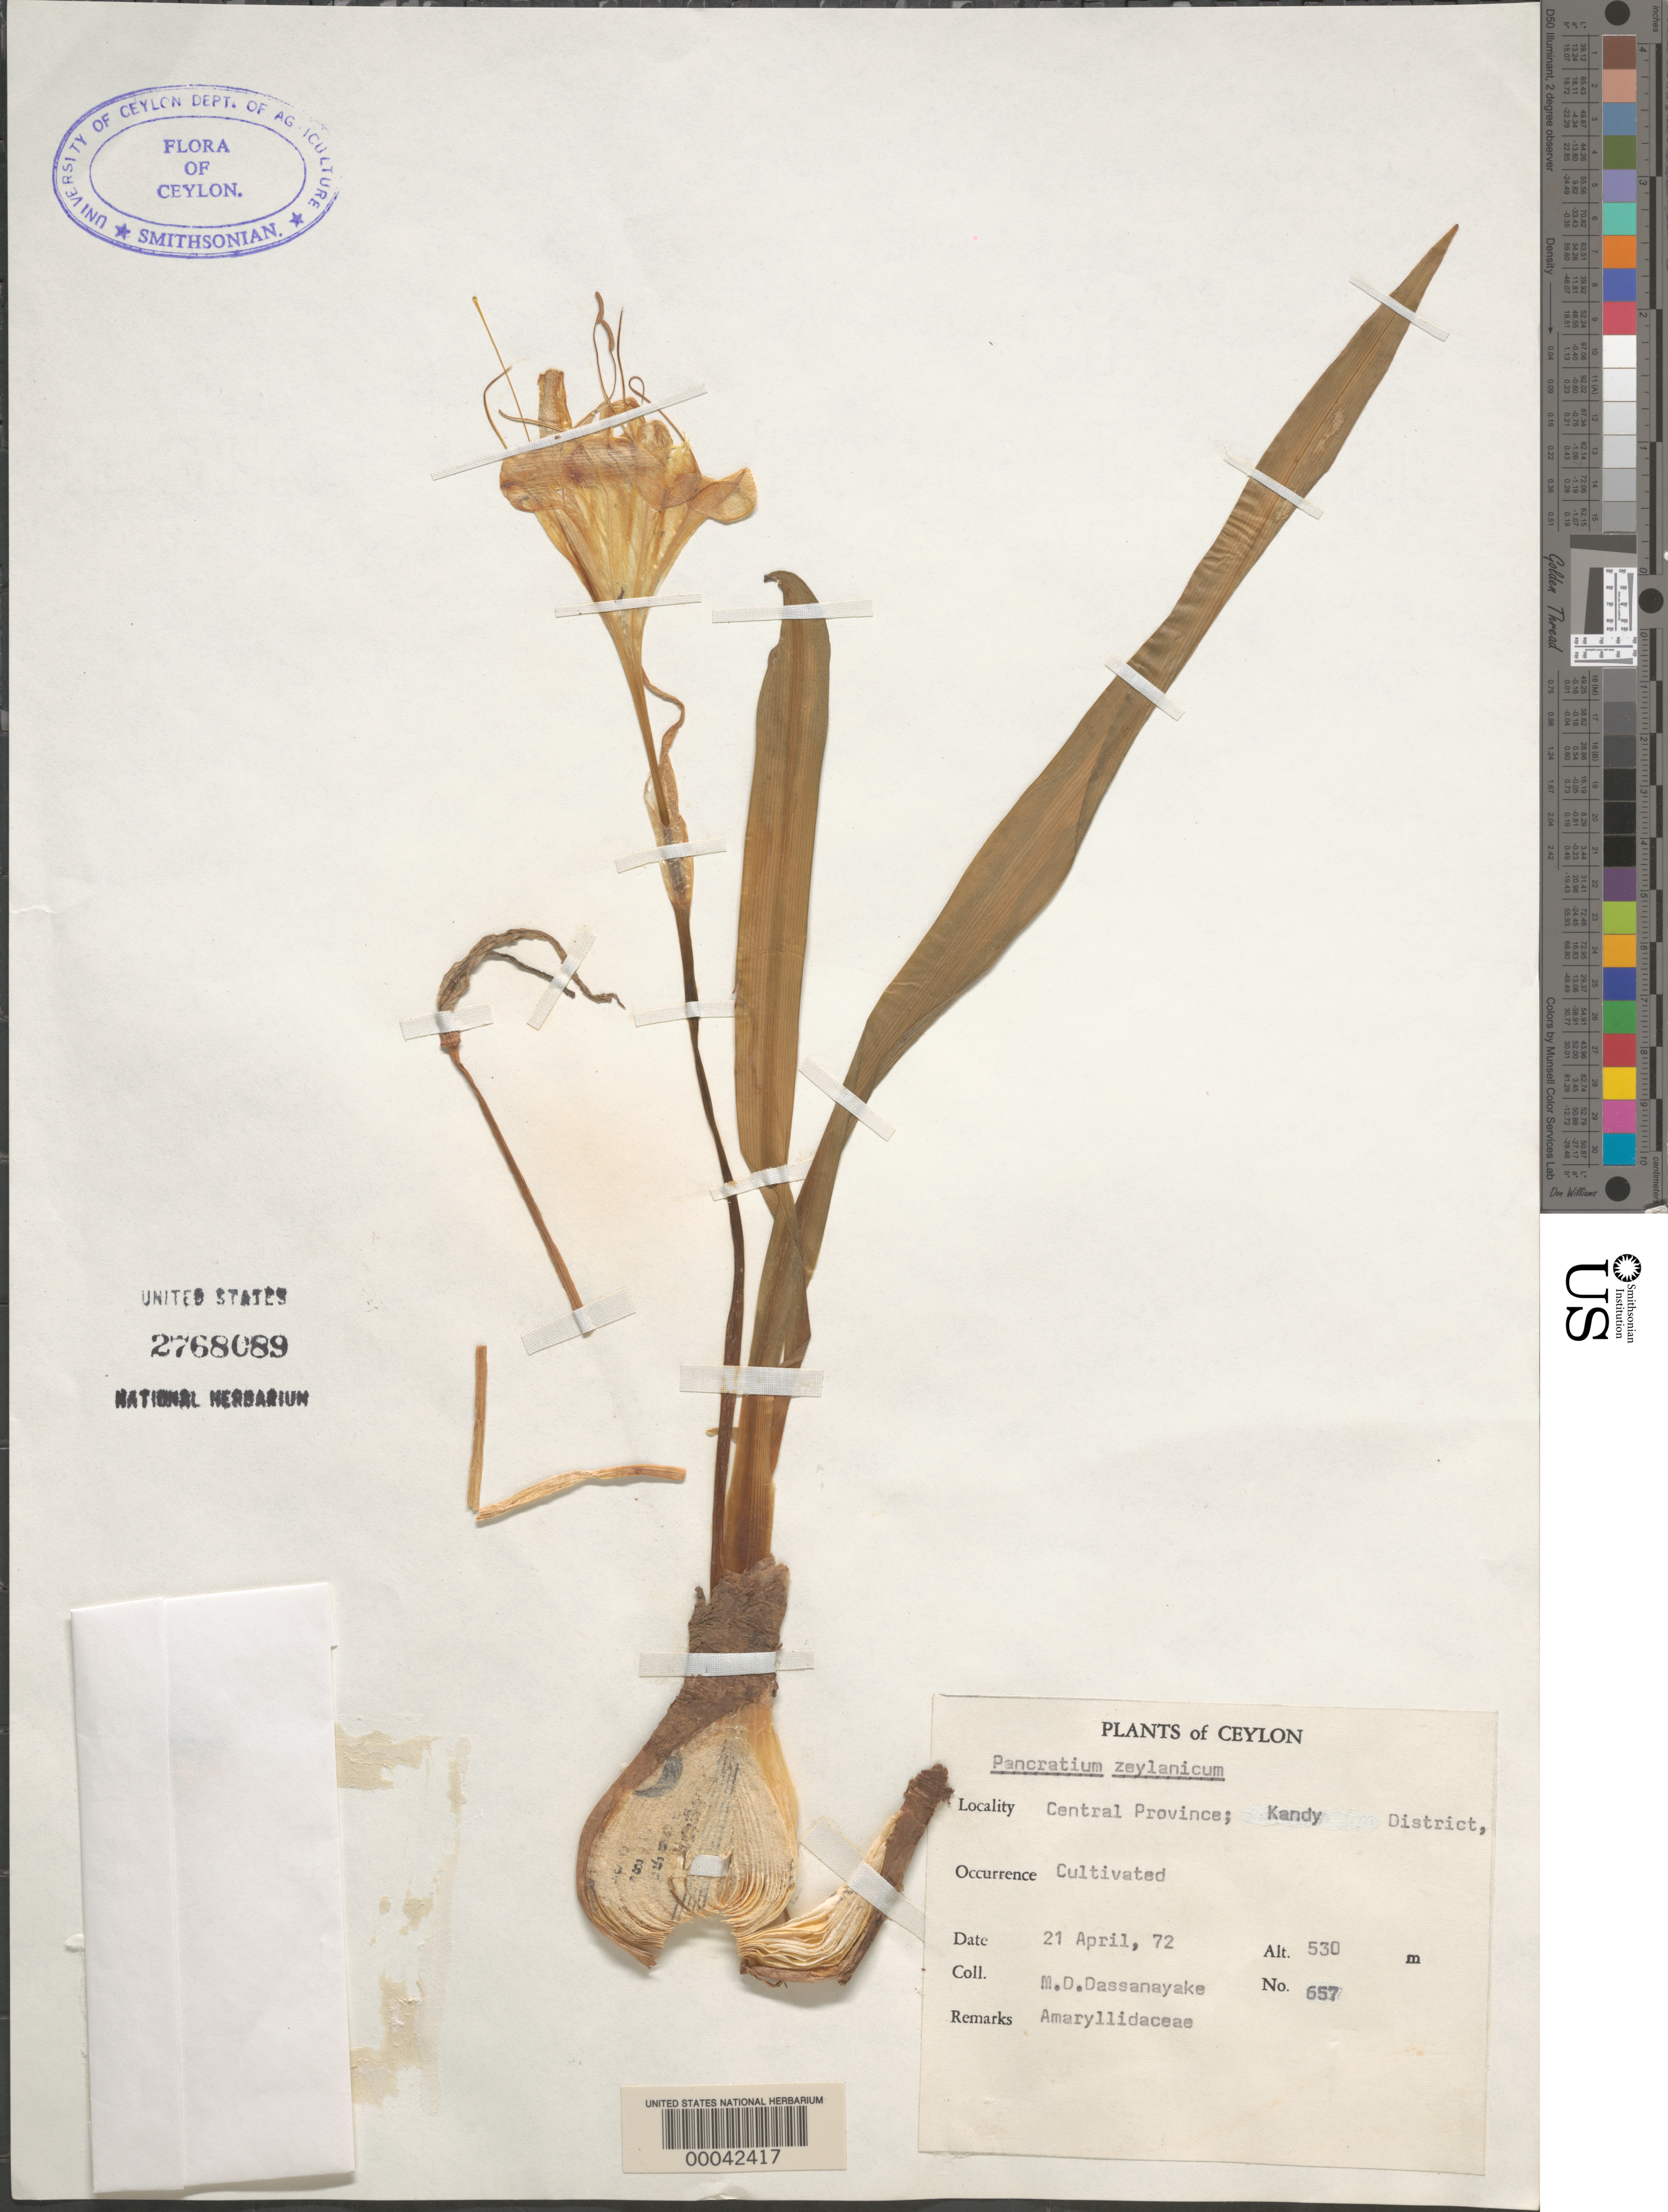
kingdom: Plantae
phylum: Tracheophyta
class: Liliopsida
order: Asparagales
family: Amaryllidaceae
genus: Pancratium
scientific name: Pancratium zeylanicum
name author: L.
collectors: M. Dassanayake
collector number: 657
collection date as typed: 21 Apr 1972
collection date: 1972-04-21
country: Sri Lanka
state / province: Central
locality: Kandy district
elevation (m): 530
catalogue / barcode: US 2768089